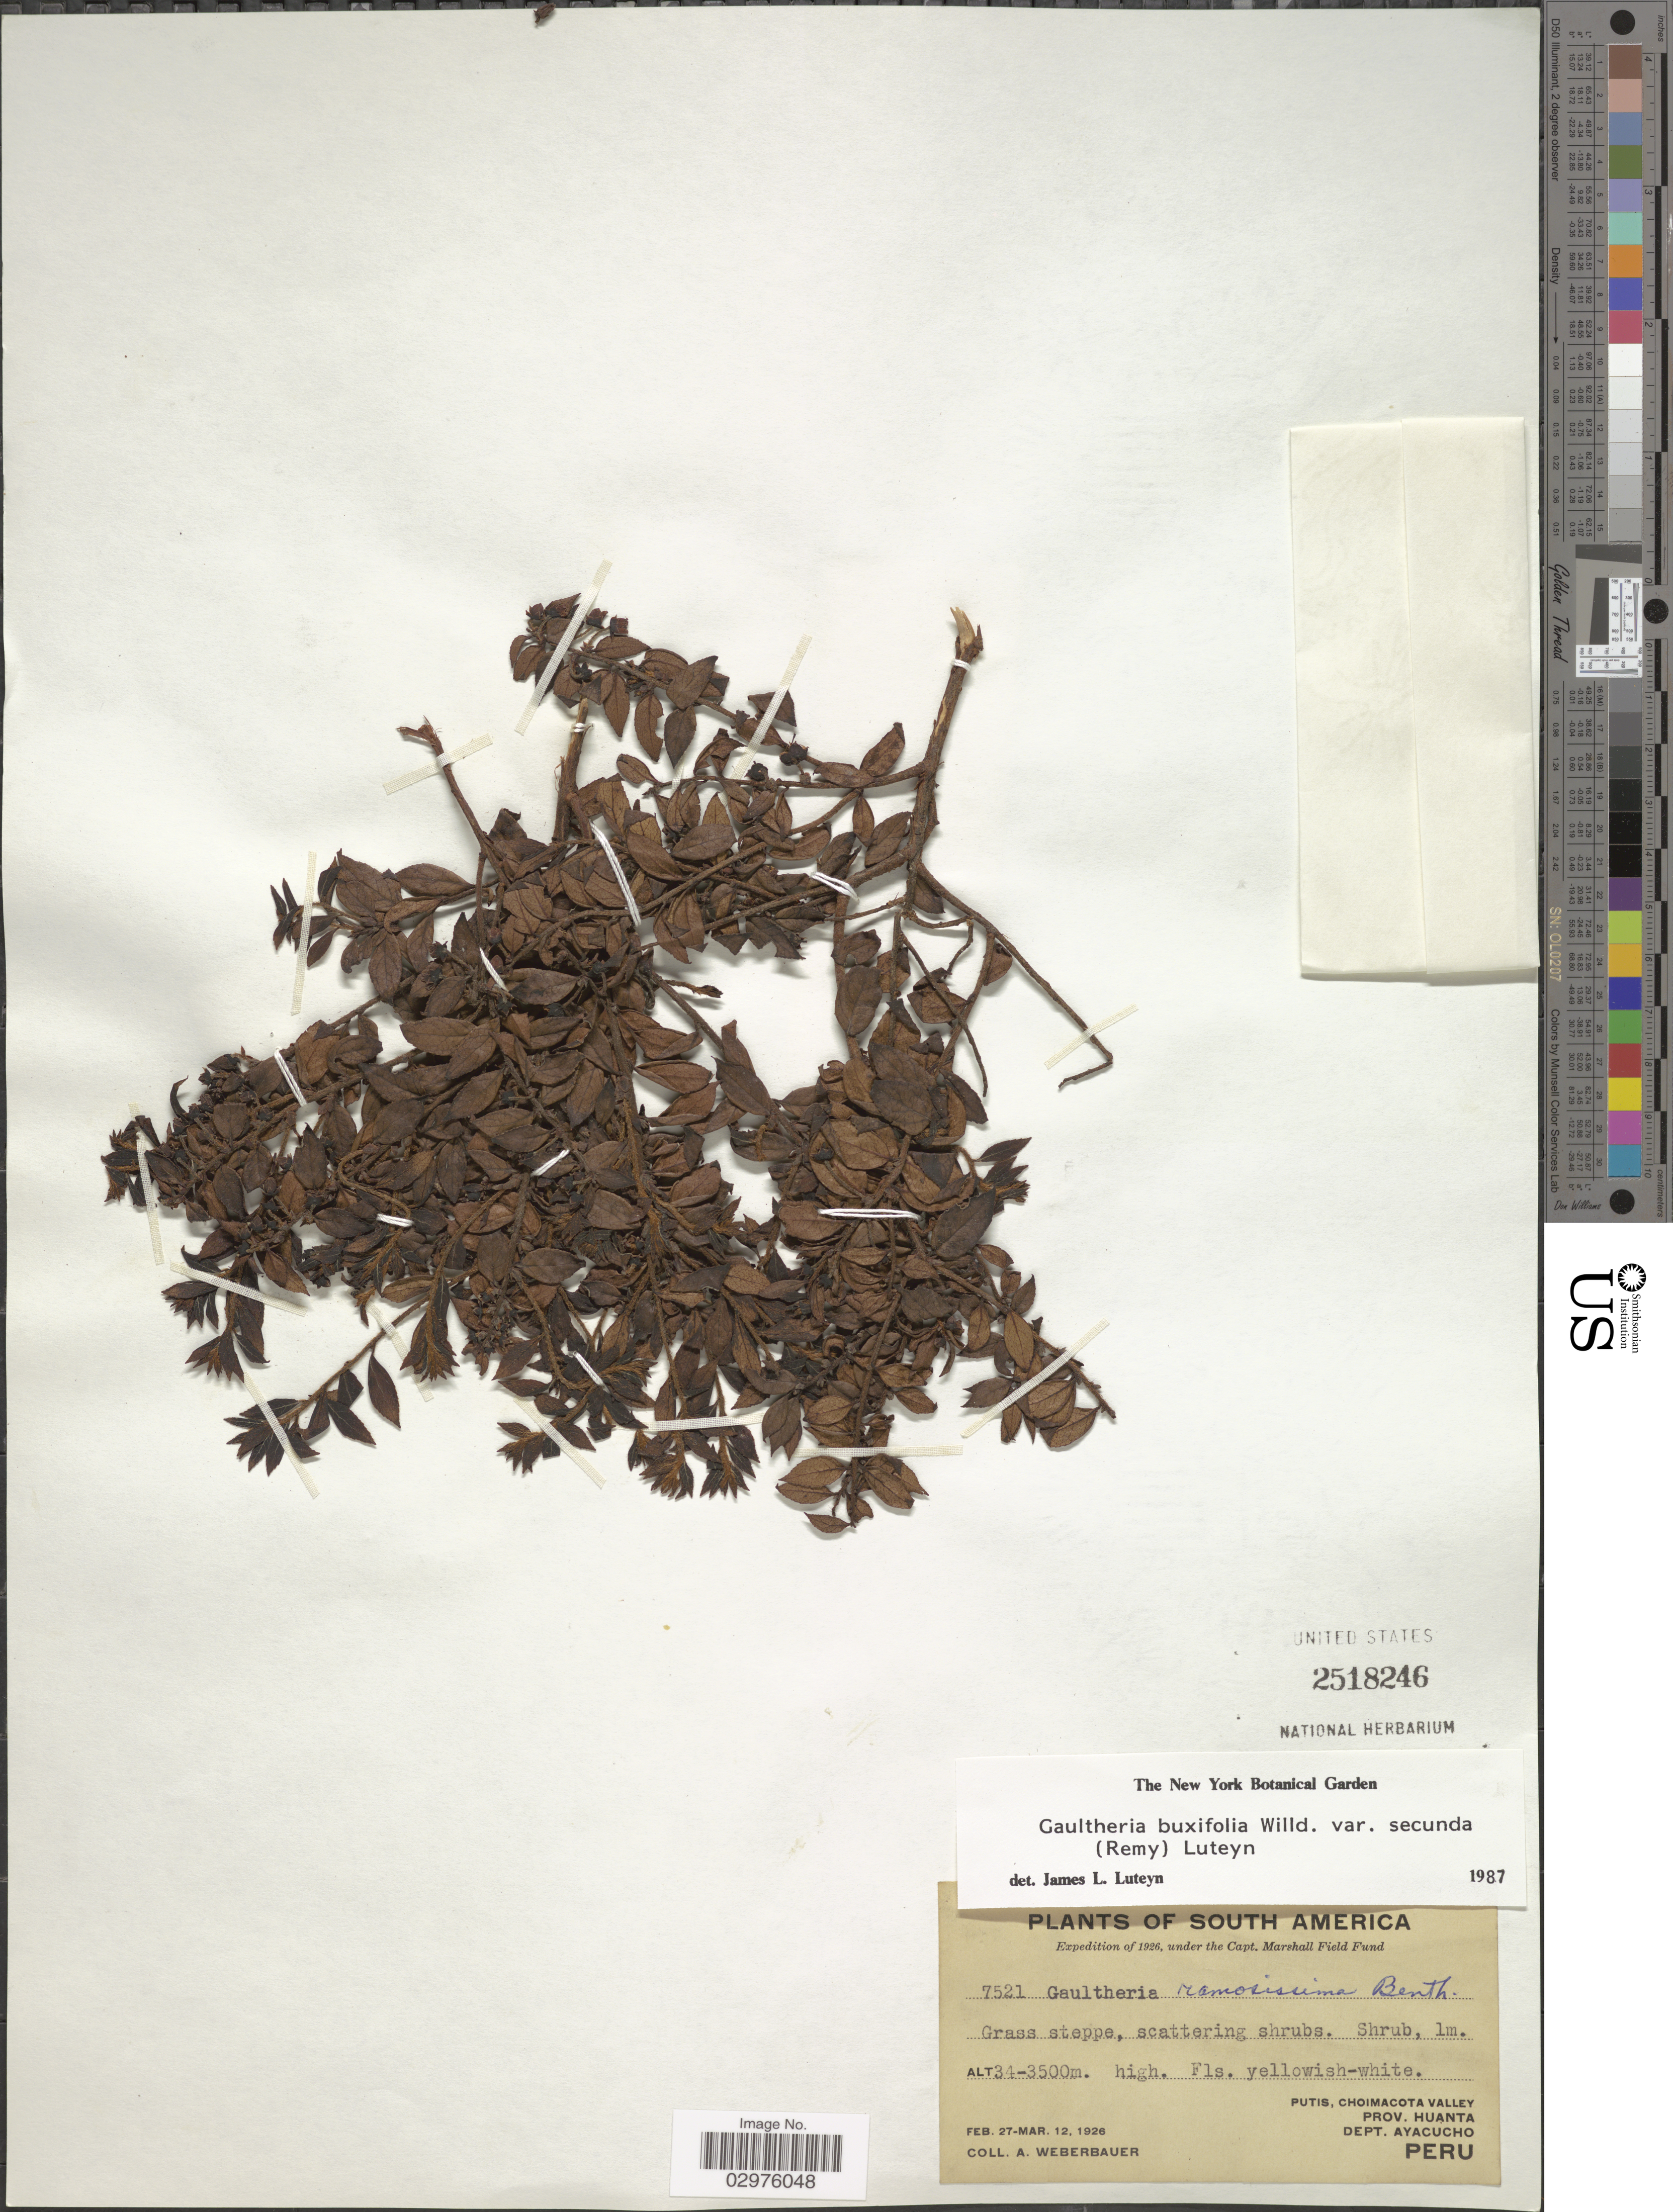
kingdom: Plantae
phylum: Tracheophyta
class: Magnoliopsida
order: Ericales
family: Ericaceae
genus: Gaultheria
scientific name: Gaultheria buxifolia var. secunda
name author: (J. Rémy) Luteyn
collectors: A. Weberbauer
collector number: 7521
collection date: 1926-02-27/1926-03-12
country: Peru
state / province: Ayacucho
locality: Putis, Choimacota Valley. Prov. Huanta. Dept. Ayacucho.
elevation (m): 3400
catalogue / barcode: US 2518246